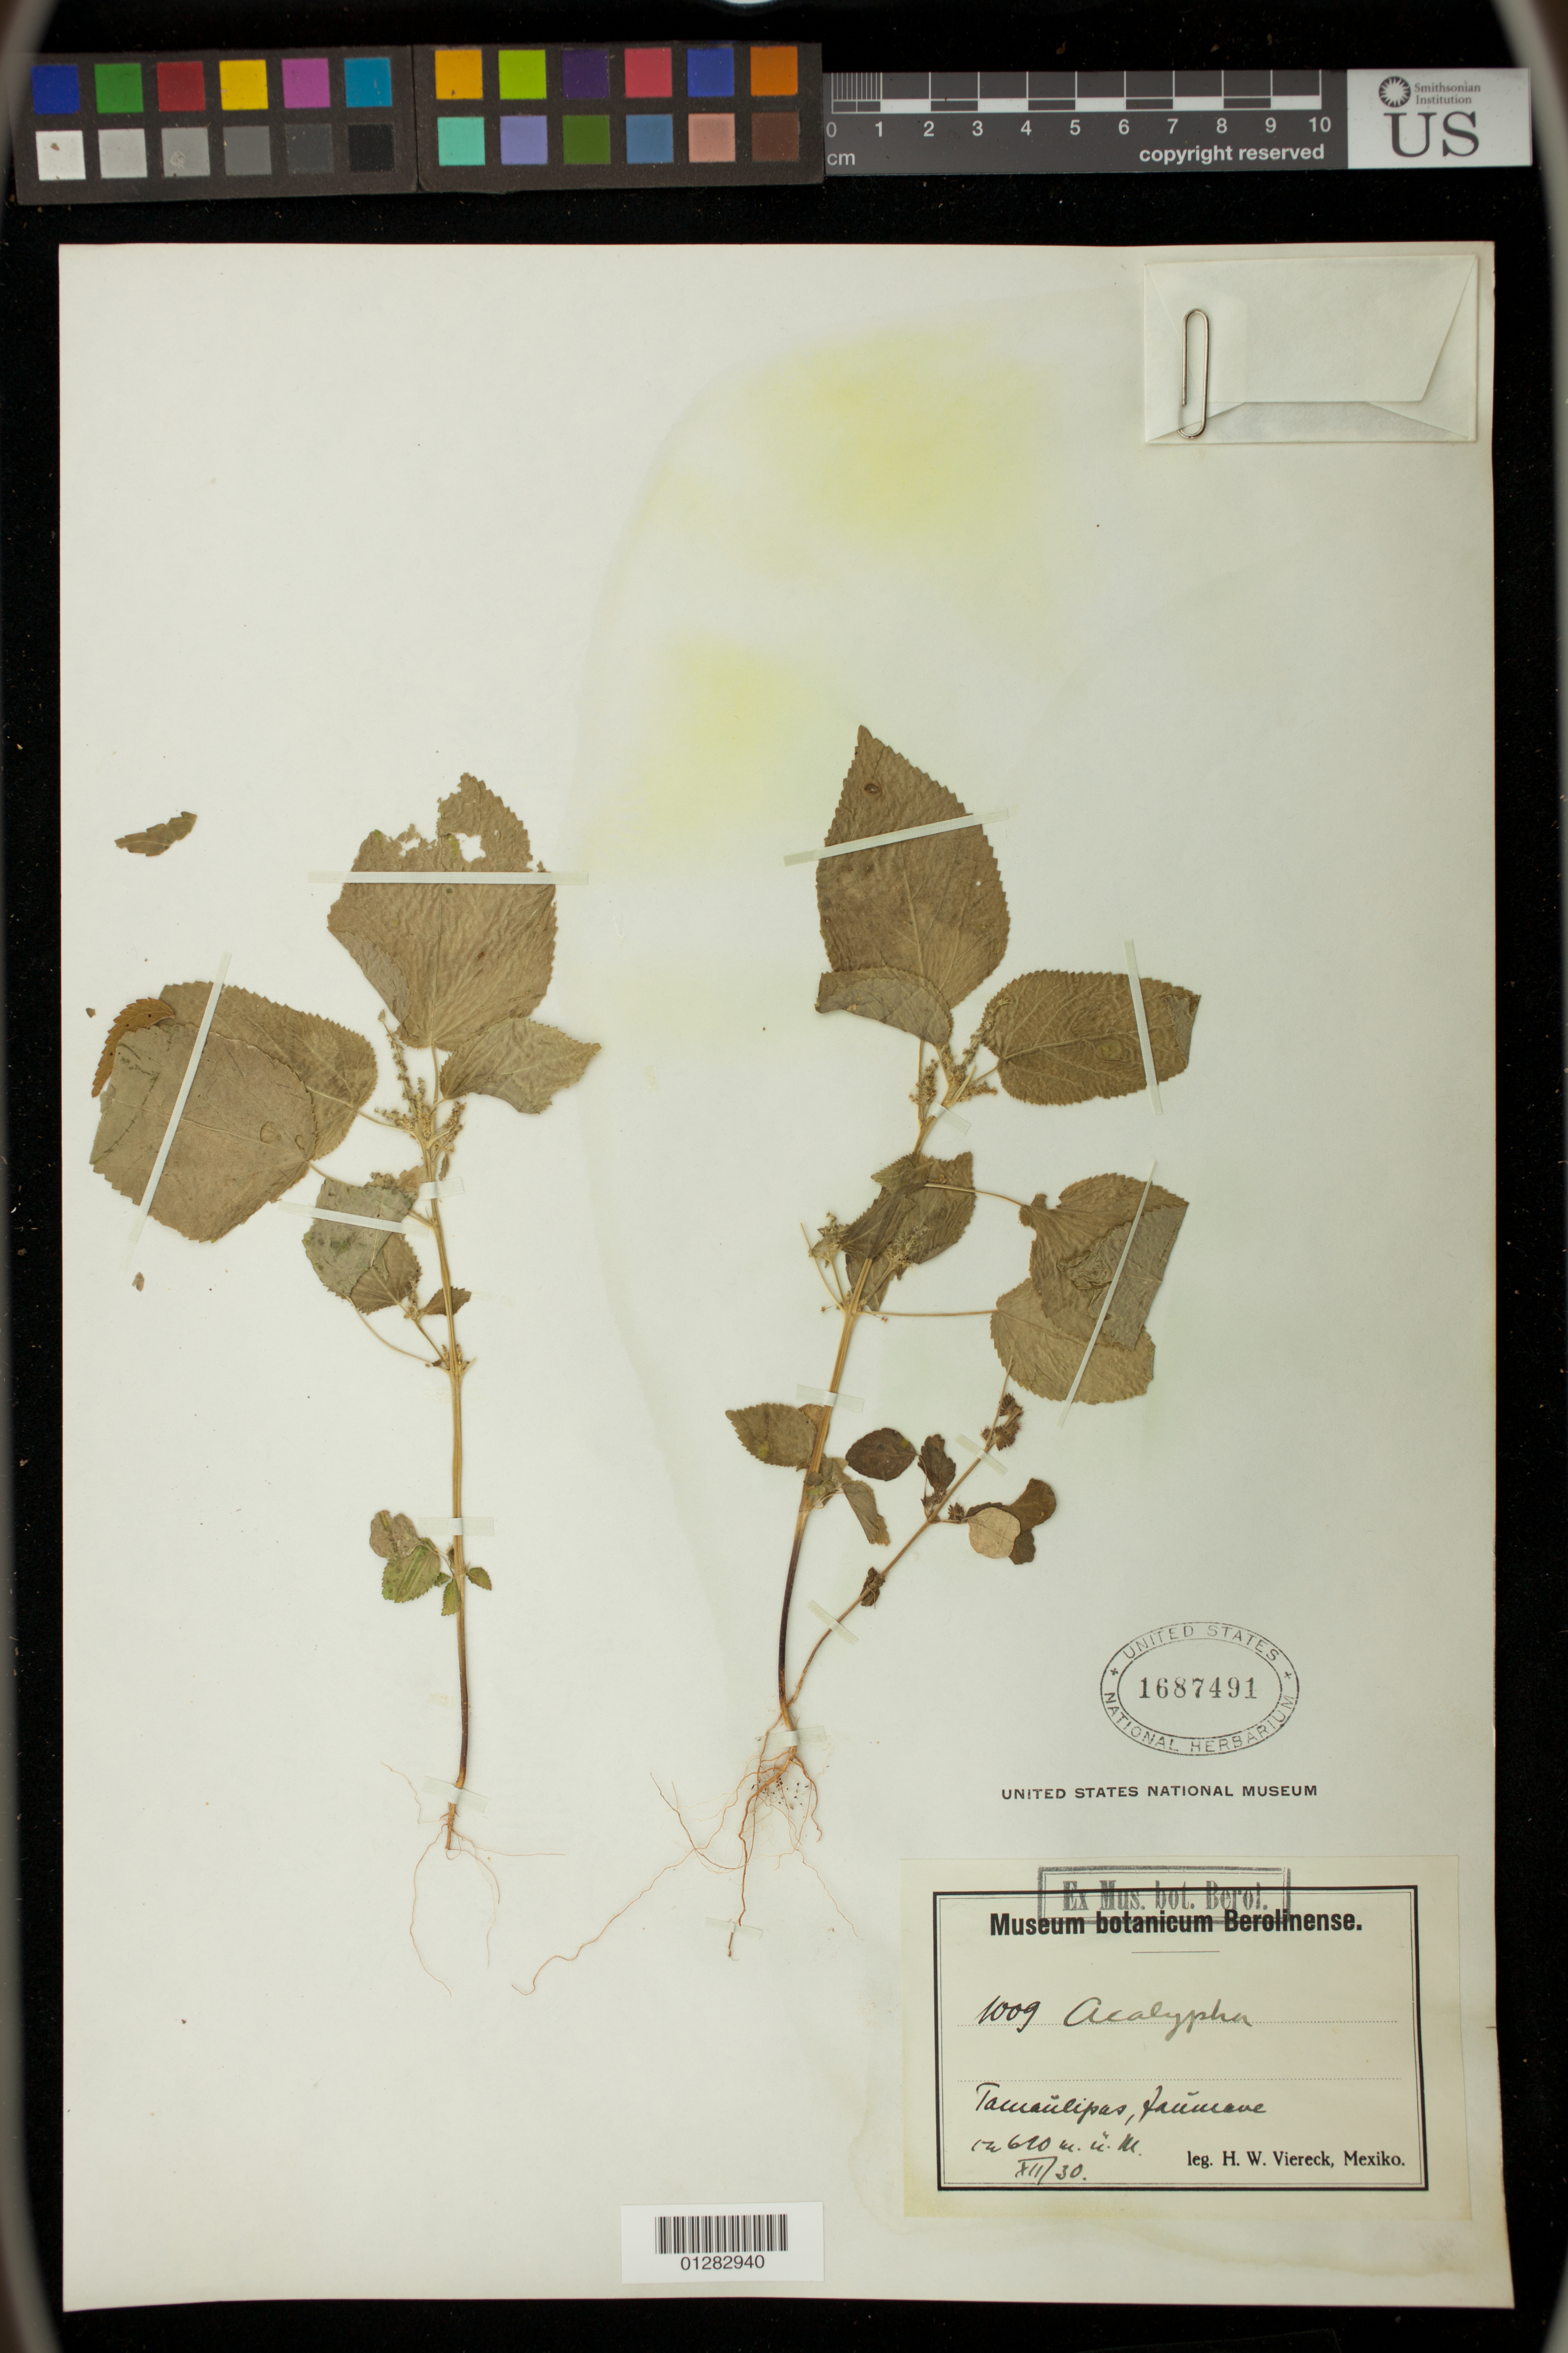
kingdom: Plantae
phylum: Tracheophyta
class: Magnoliopsida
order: Malpighiales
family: Euphorbiaceae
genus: Acalypha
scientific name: Acalypha sp.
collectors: H. W. Viereck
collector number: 1009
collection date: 1930-12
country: Mexico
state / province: Tamaulipas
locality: Juamave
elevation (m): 189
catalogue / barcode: US 1687491